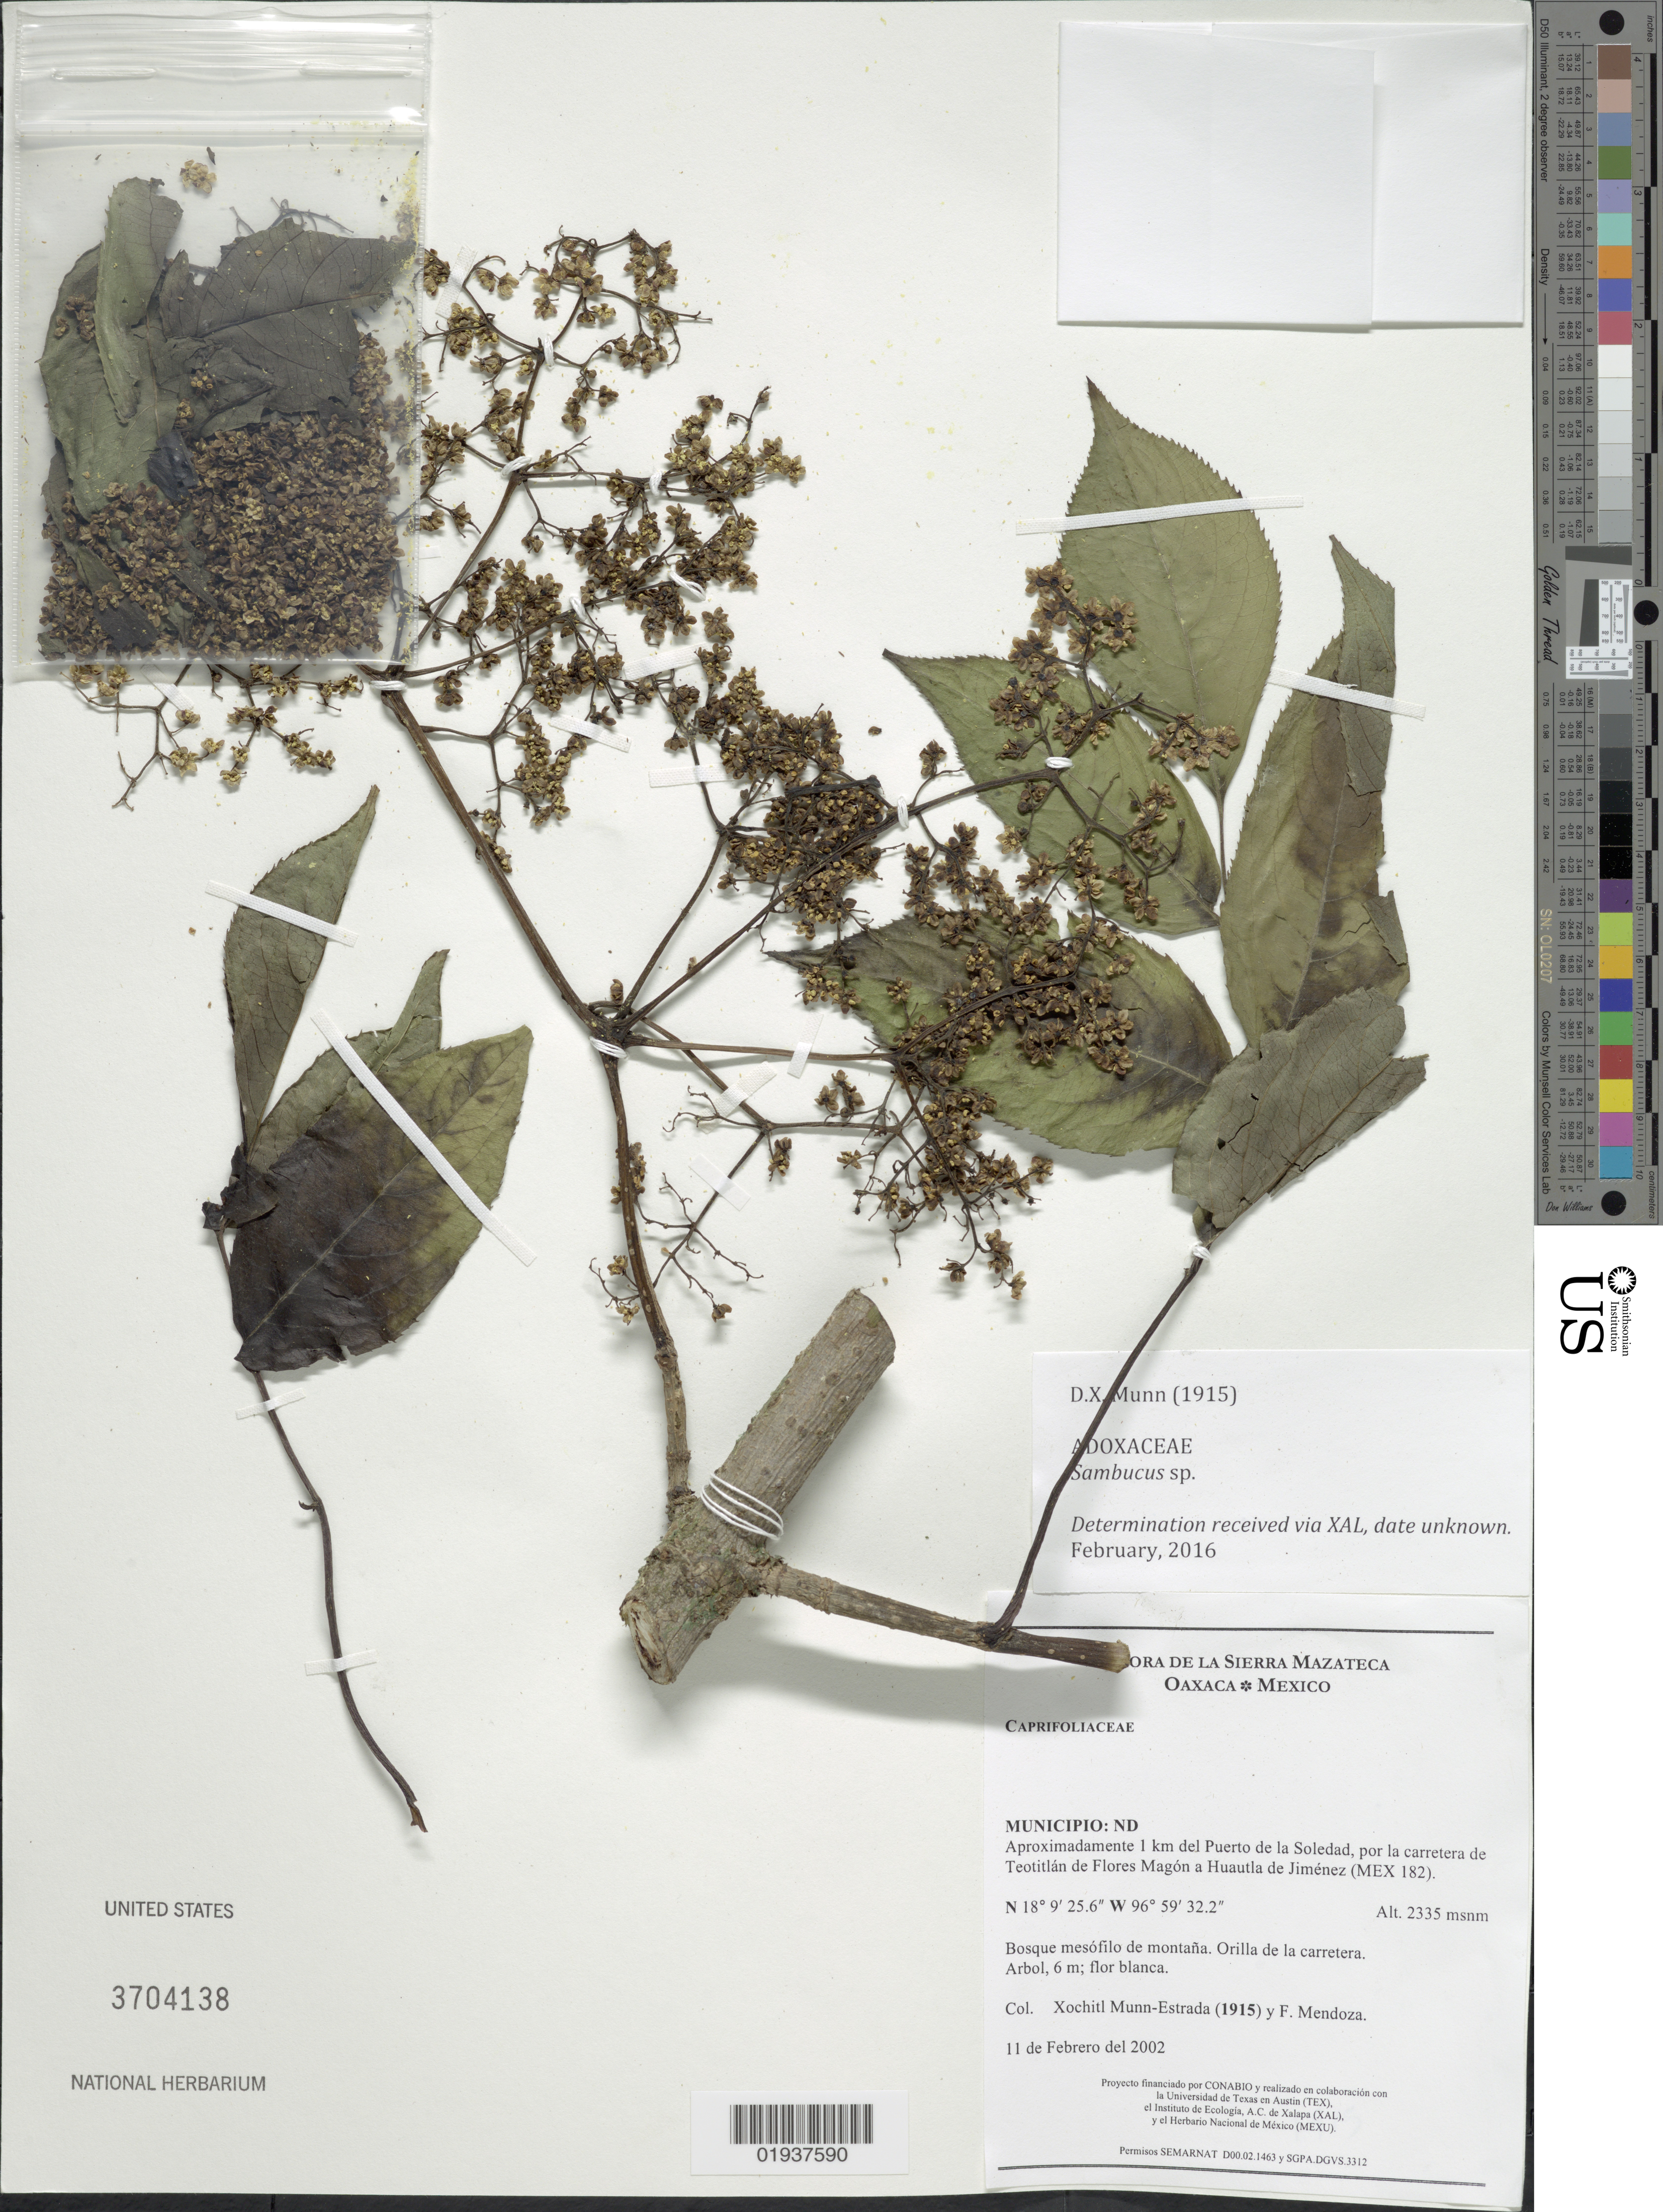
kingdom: Plantae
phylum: Tracheophyta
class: Magnoliopsida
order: Dipsacales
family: Viburnaceae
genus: Sambucus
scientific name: Sambucus sp.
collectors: X. Munn-Estrada & F. Mendoza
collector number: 1915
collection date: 2002-02-11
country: Mexico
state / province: Oaxaca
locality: De La Sierra Mazateca, Municipio: ND, Aproximadamente 1 km del Puerto de la Soledad, por la carretera de Teotitlán de Flores Magón a Huautla de Jiménez (MEX 182).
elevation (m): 2335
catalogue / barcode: US 3704138